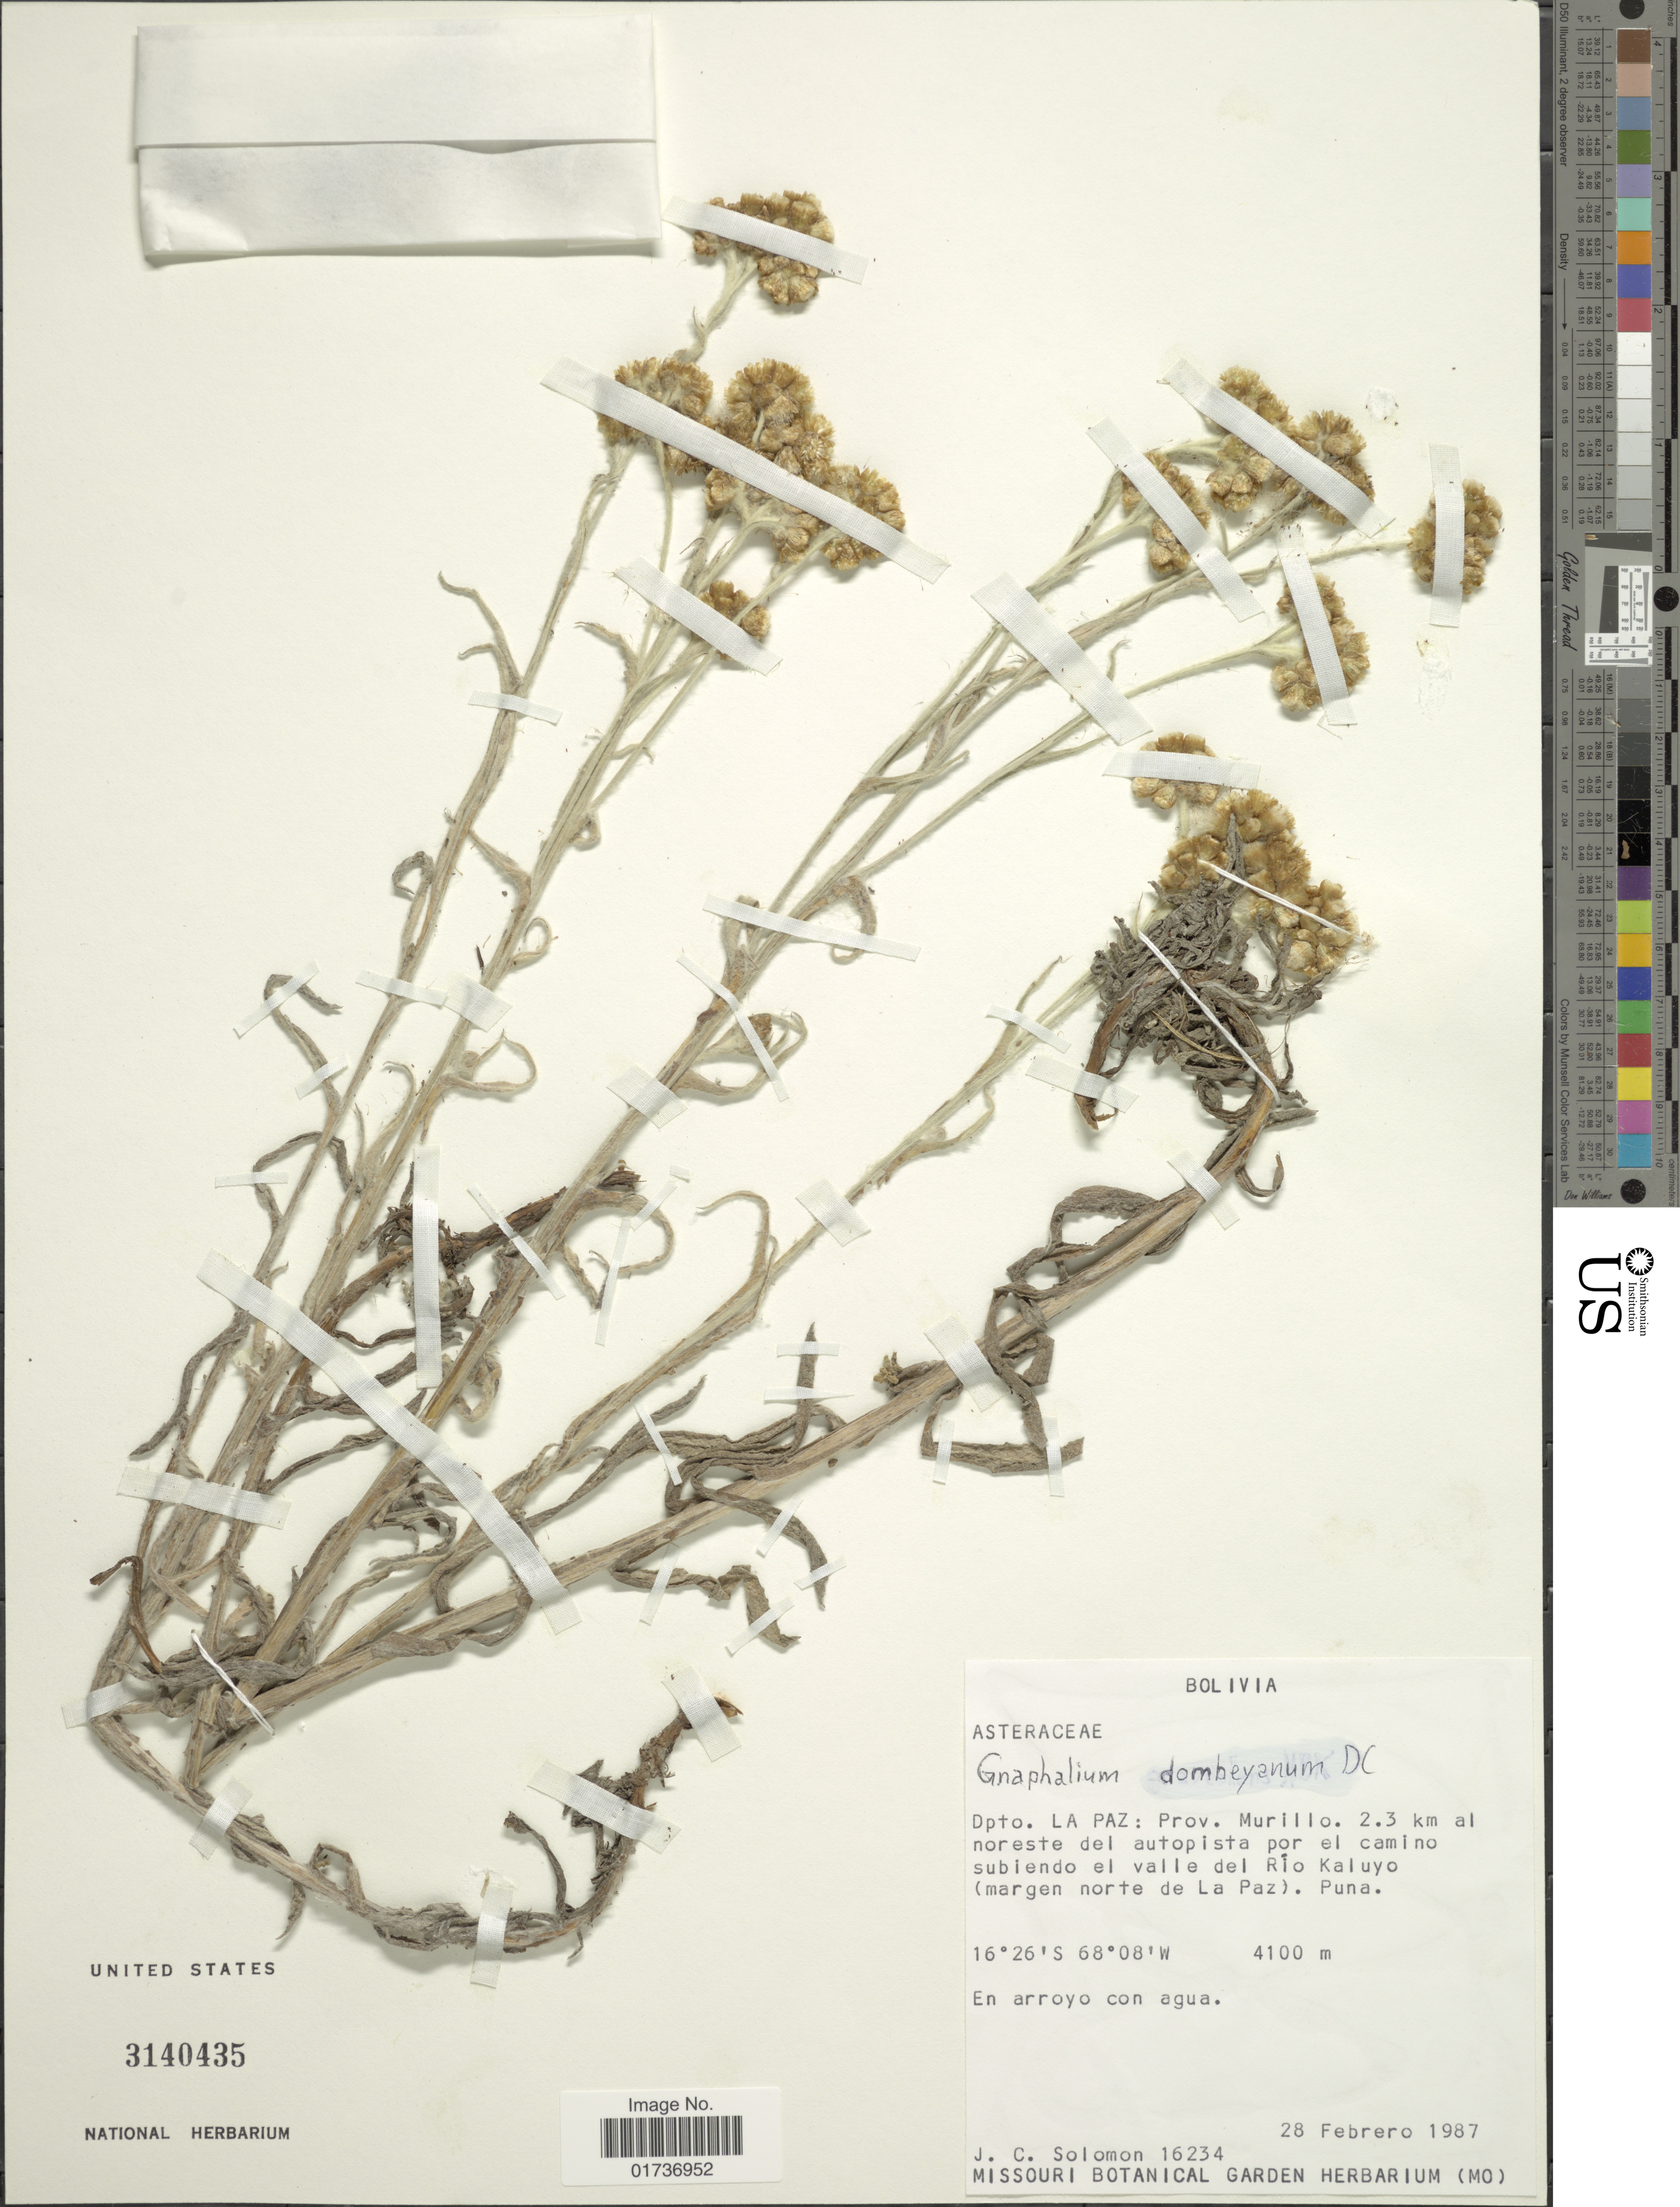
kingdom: Plantae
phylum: Tracheophyta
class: Magnoliopsida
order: Asterales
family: Asteraceae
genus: Gnaphalium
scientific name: Gnaphalium dombeyanum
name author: DC.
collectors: J. C. Solomon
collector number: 16234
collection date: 1987-02-28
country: Bolivia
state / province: La Paz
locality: Dpto La Paz: Prov. Murillo, 2.3 km al noreste del autopista por el camino subiendo el valle del Río Kaluyo (margen norte de La Paz) Puna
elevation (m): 4100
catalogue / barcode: US 3140435